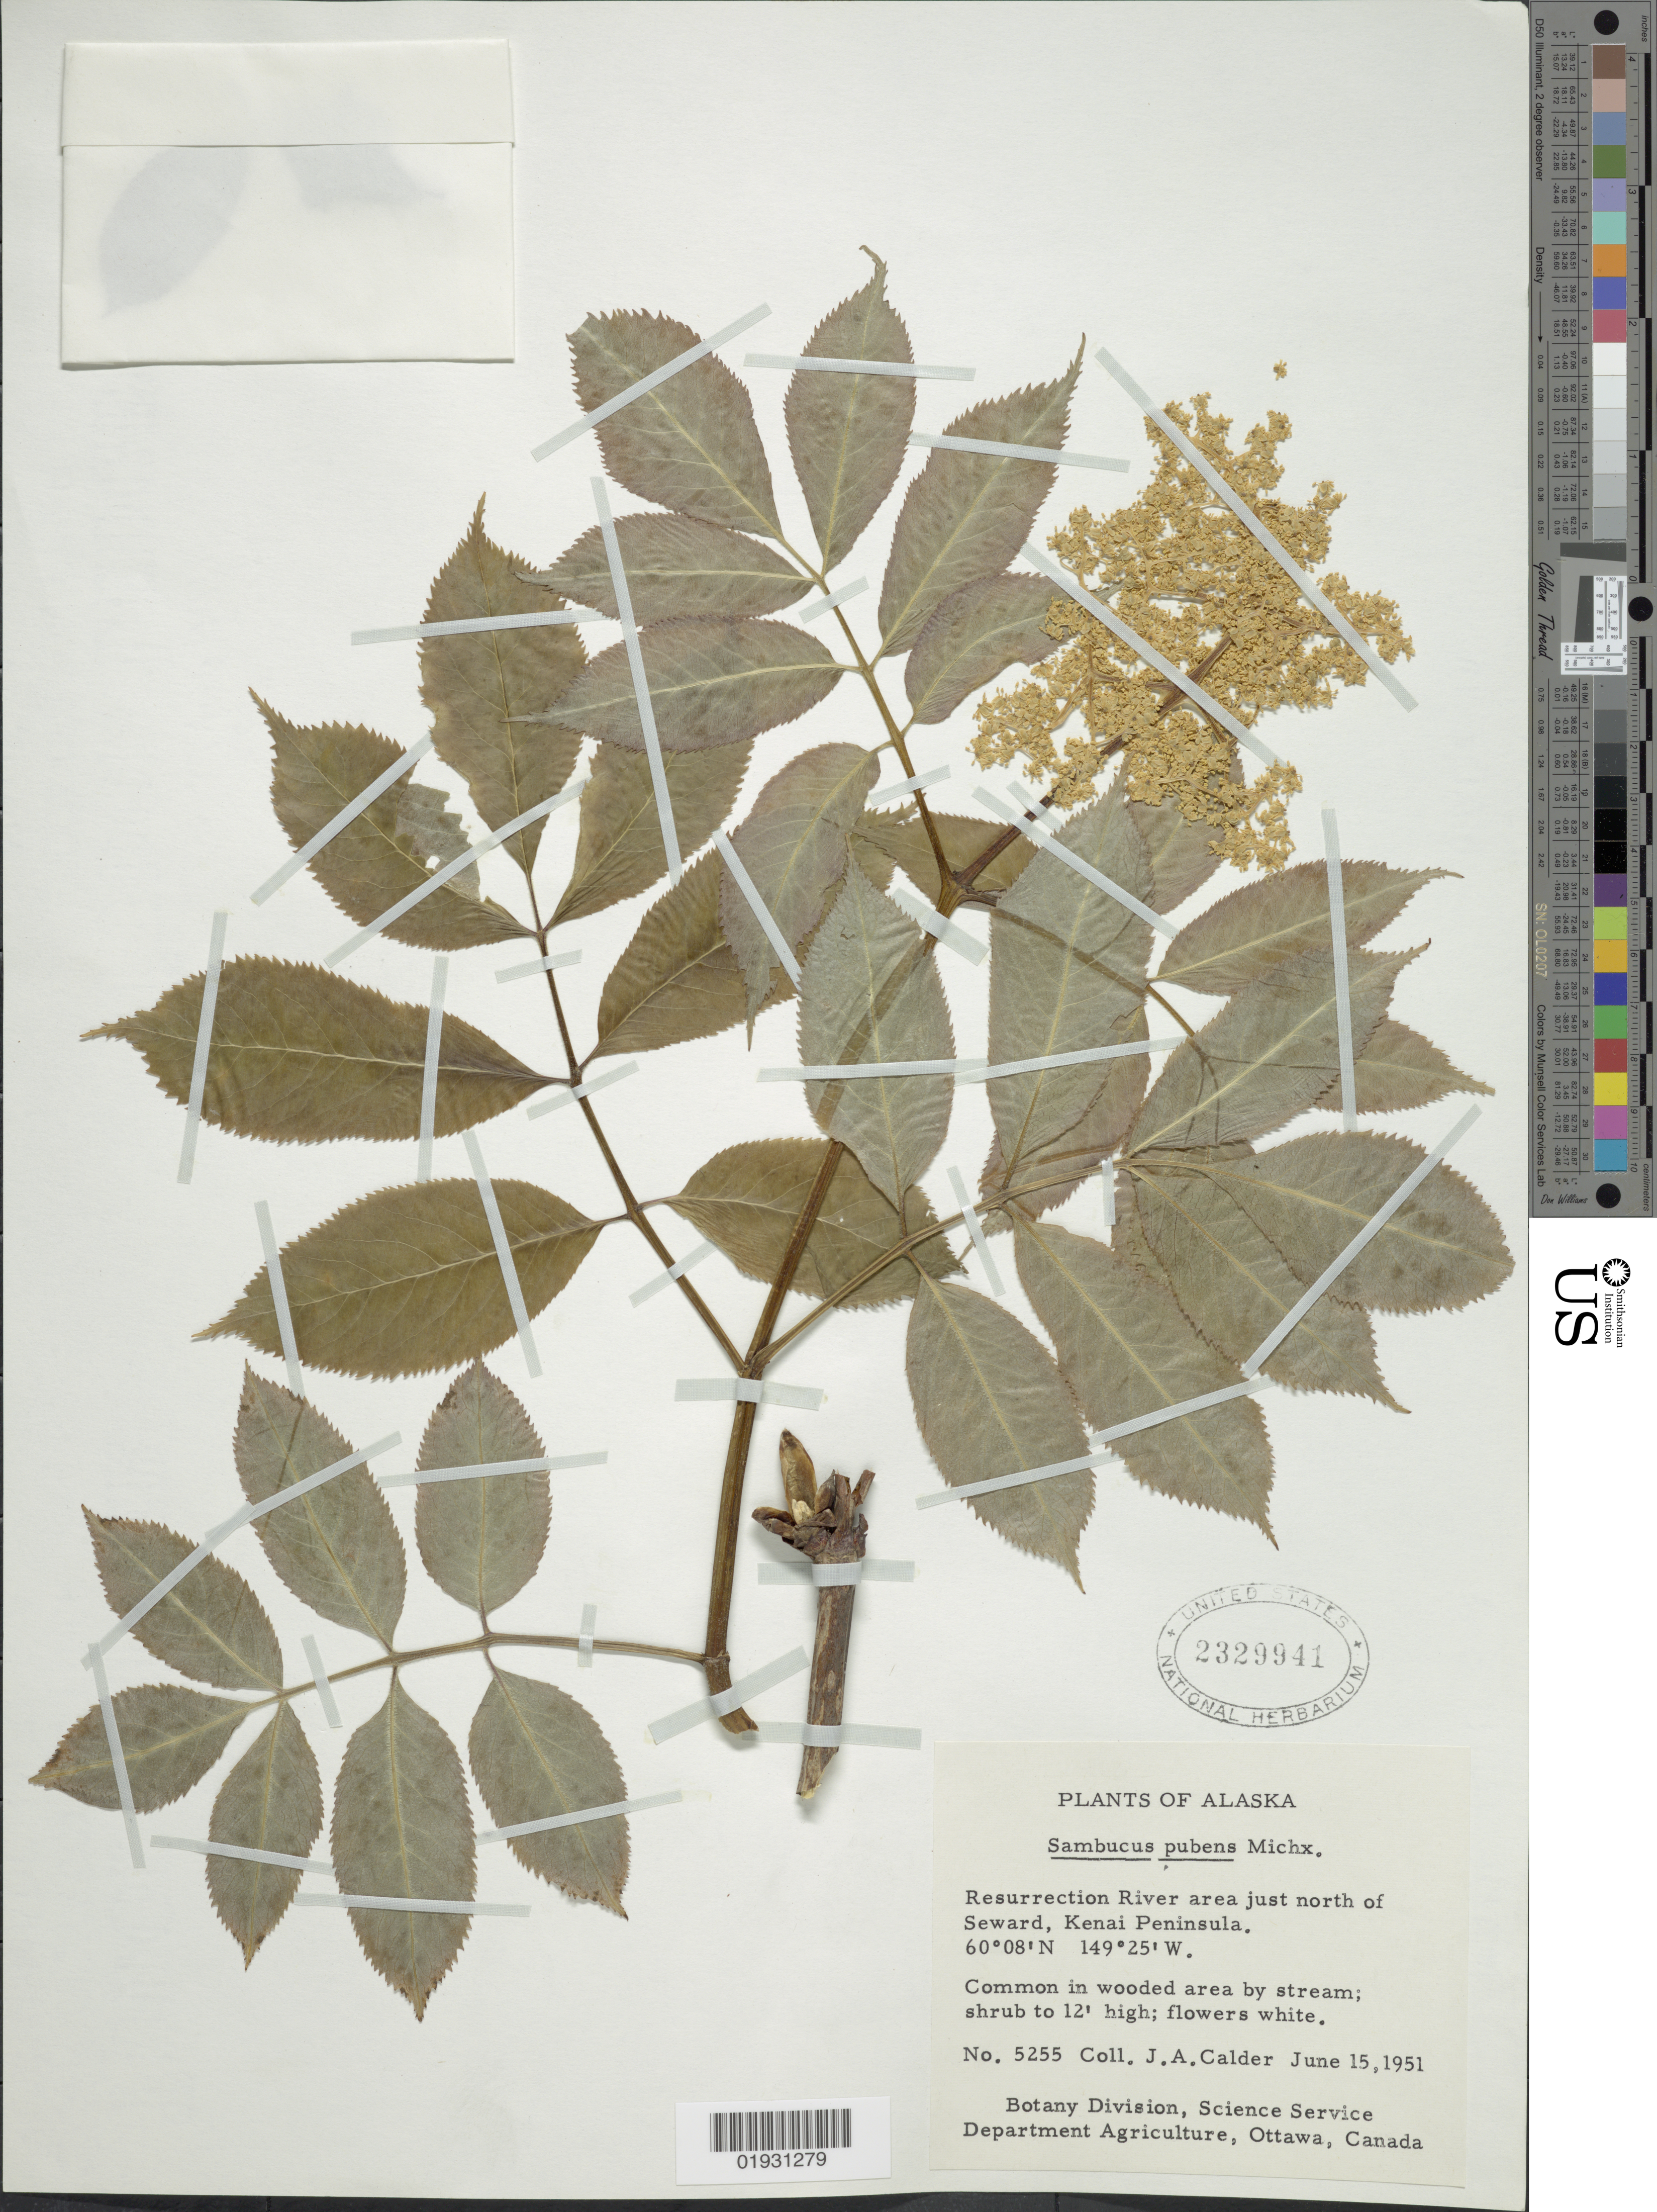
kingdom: Plantae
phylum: Tracheophyta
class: Magnoliopsida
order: Dipsacales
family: Viburnaceae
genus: Sambucus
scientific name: Sambucus racemosa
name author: L.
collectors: J. A. Calder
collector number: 5255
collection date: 1951-06-15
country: United States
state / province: Alaska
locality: Resurrection River area just north of Seward, Kenai Peninsula.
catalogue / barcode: US 2329941